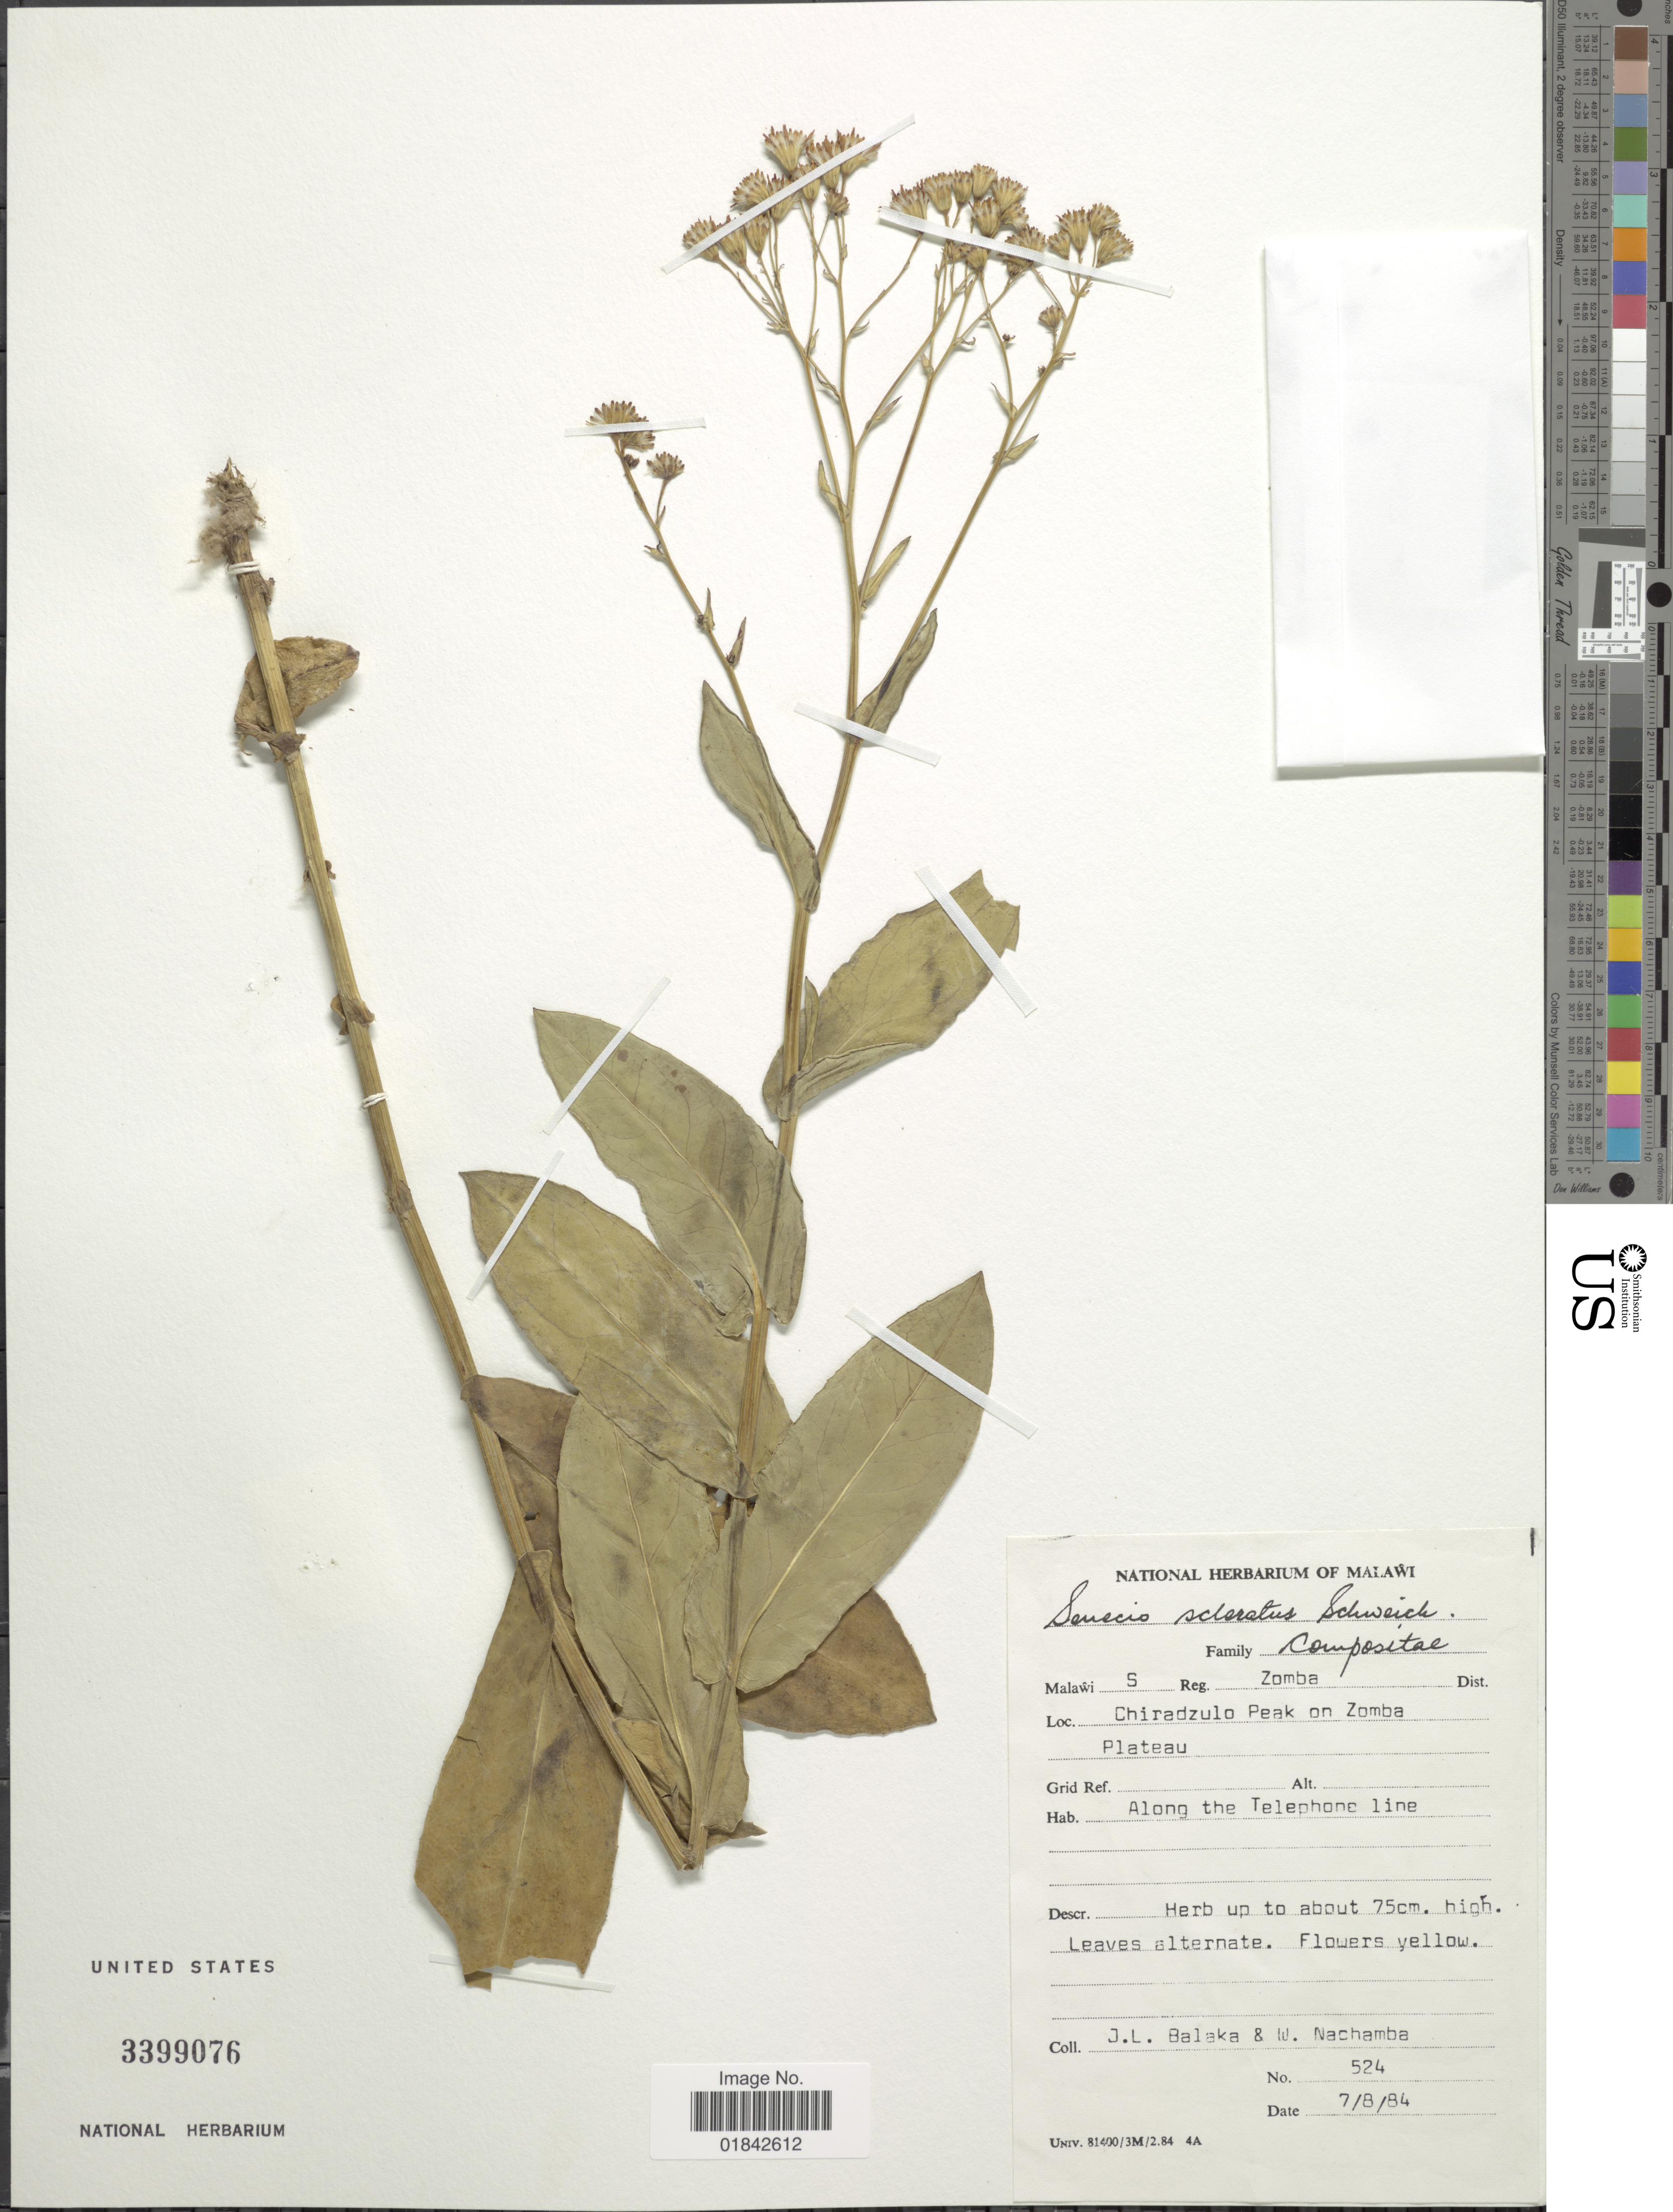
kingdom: Plantae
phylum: Tracheophyta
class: Magnoliopsida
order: Asterales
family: Asteraceae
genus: Senecio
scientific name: Senecio scleratus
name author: Schweick.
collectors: J. Balaka & W. Nachamba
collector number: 524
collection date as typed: Transcribed d/m/y: 7/8/84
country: Malawi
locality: Malawi S, Zomba Dist., Chiradzulo Peak on Zomba Plateau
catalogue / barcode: US 3399076